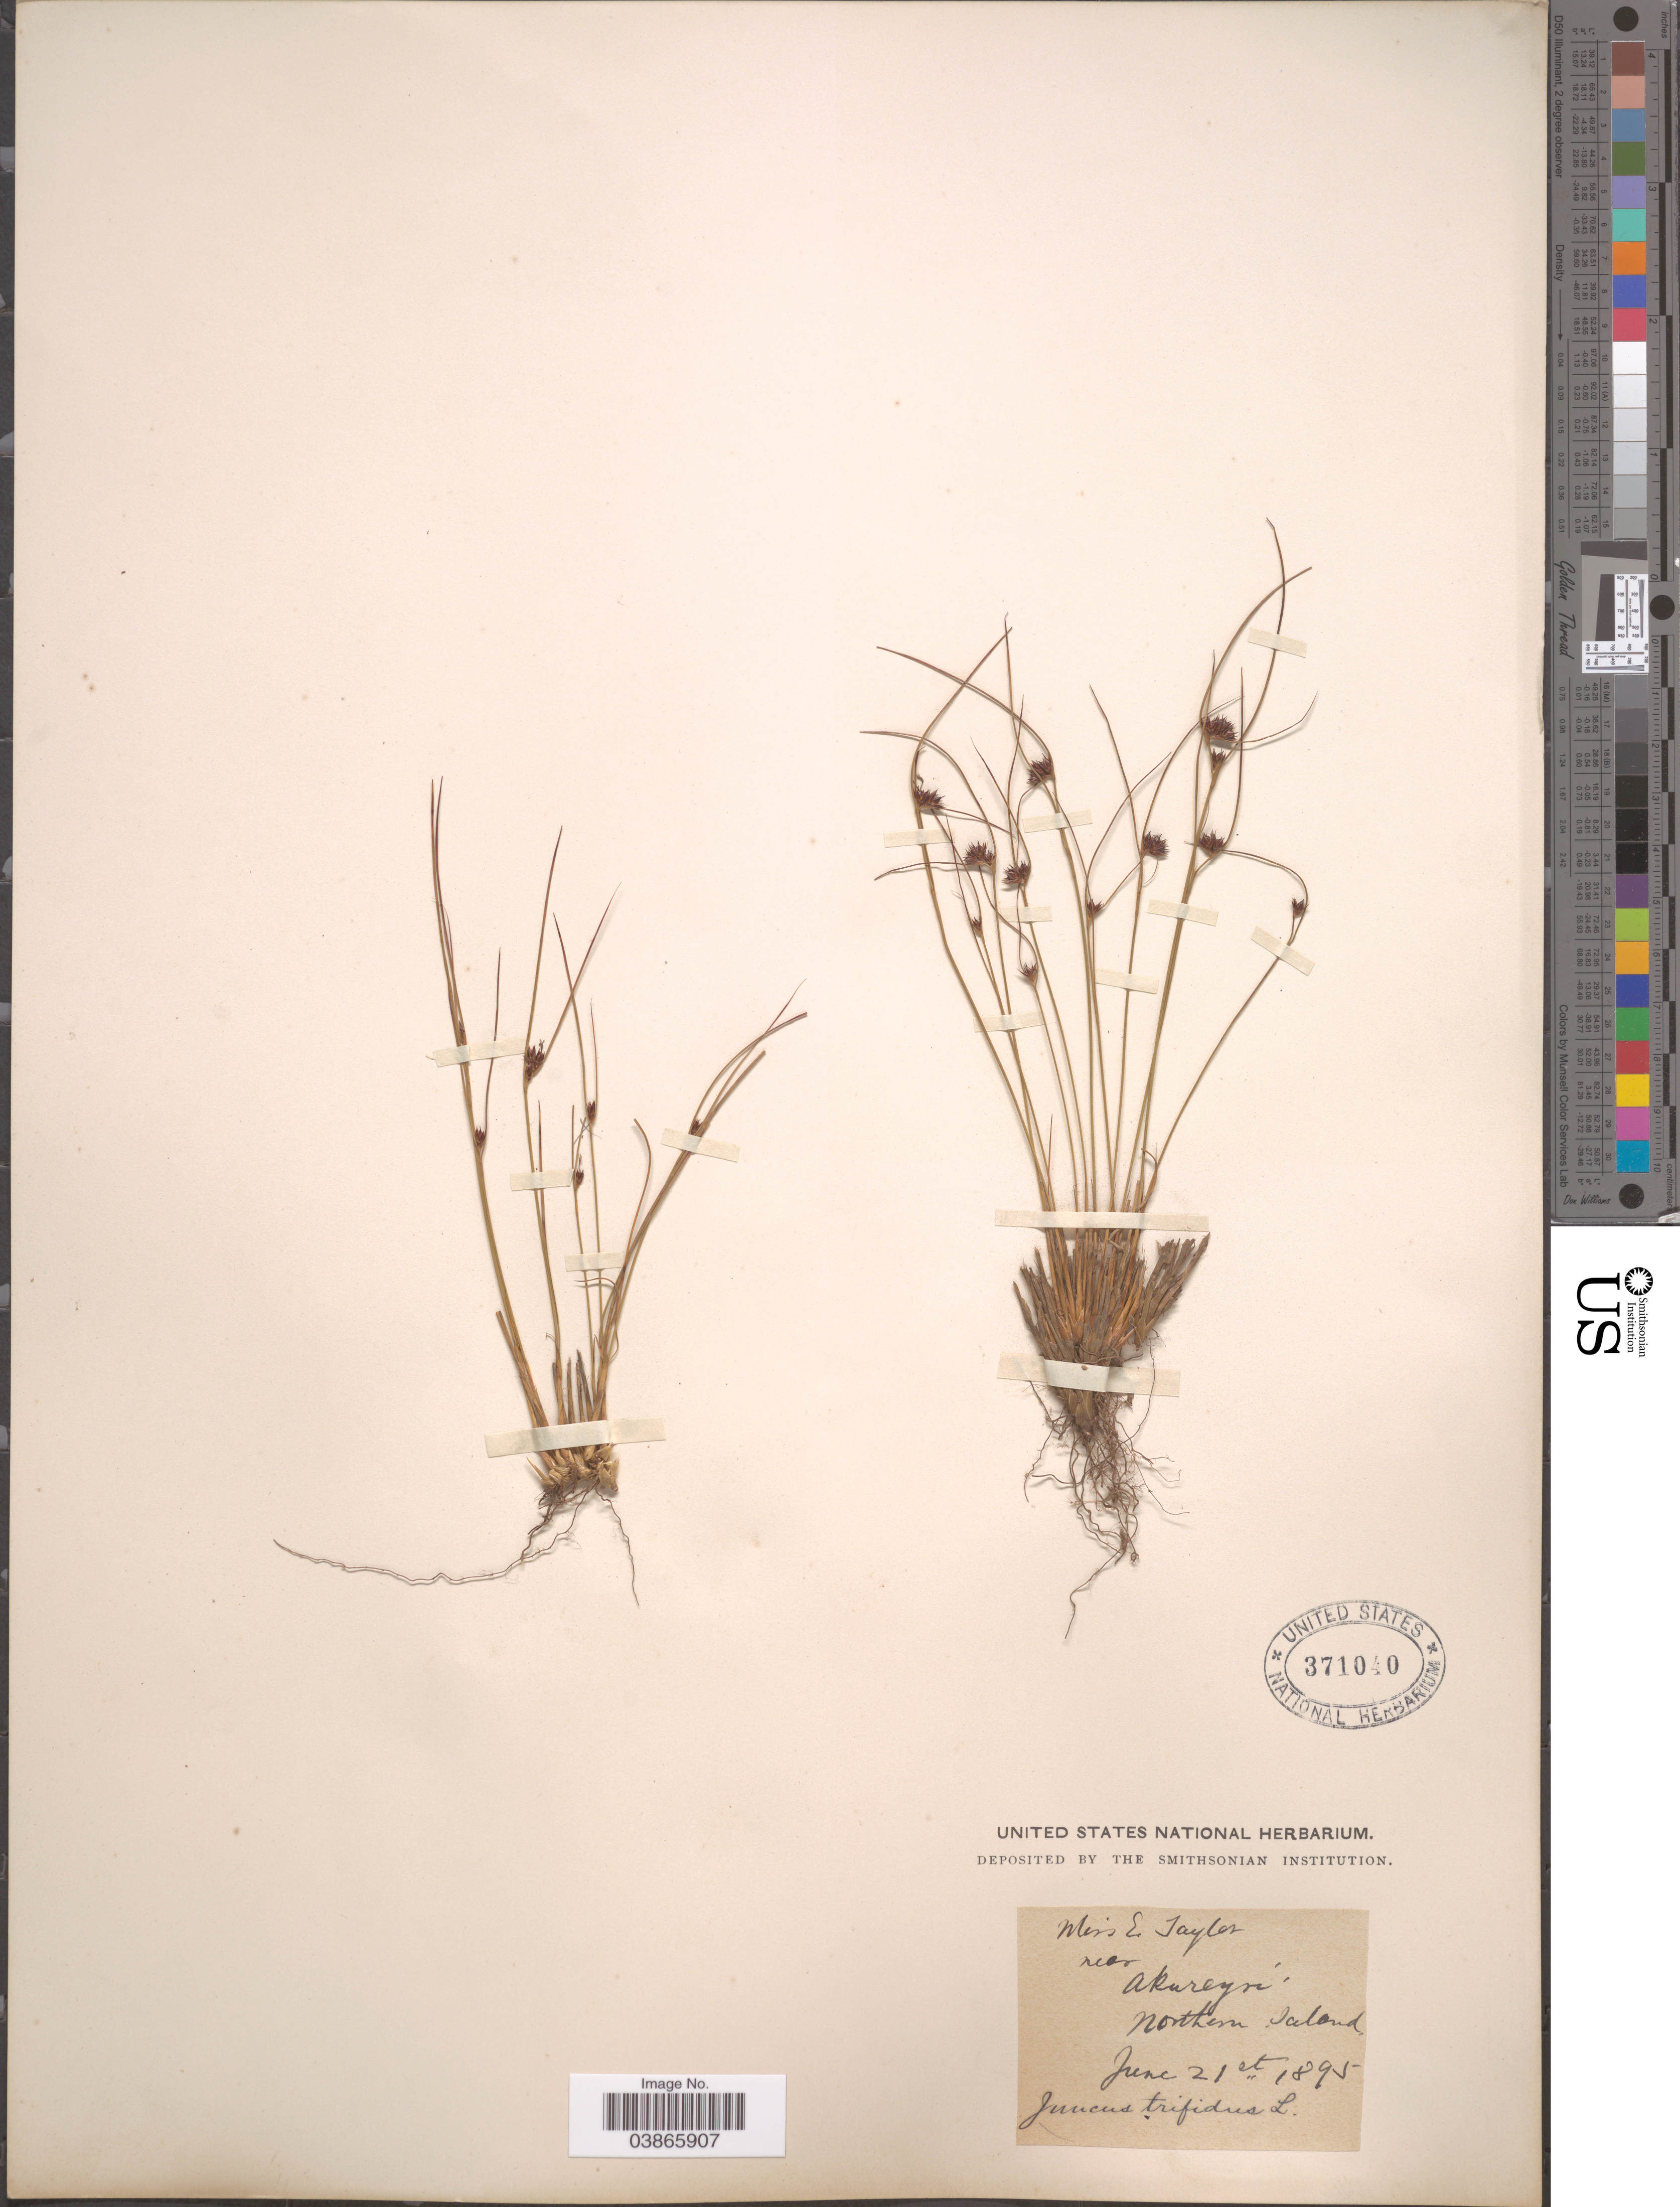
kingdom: Plantae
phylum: Tracheophyta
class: Liliopsida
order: Poales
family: Juncaceae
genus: Juncus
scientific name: Juncus trifidus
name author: L.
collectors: E. Taylor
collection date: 1895-06-21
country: Iceland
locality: Near Akureyri. Northern Iceland.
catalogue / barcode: US 371040